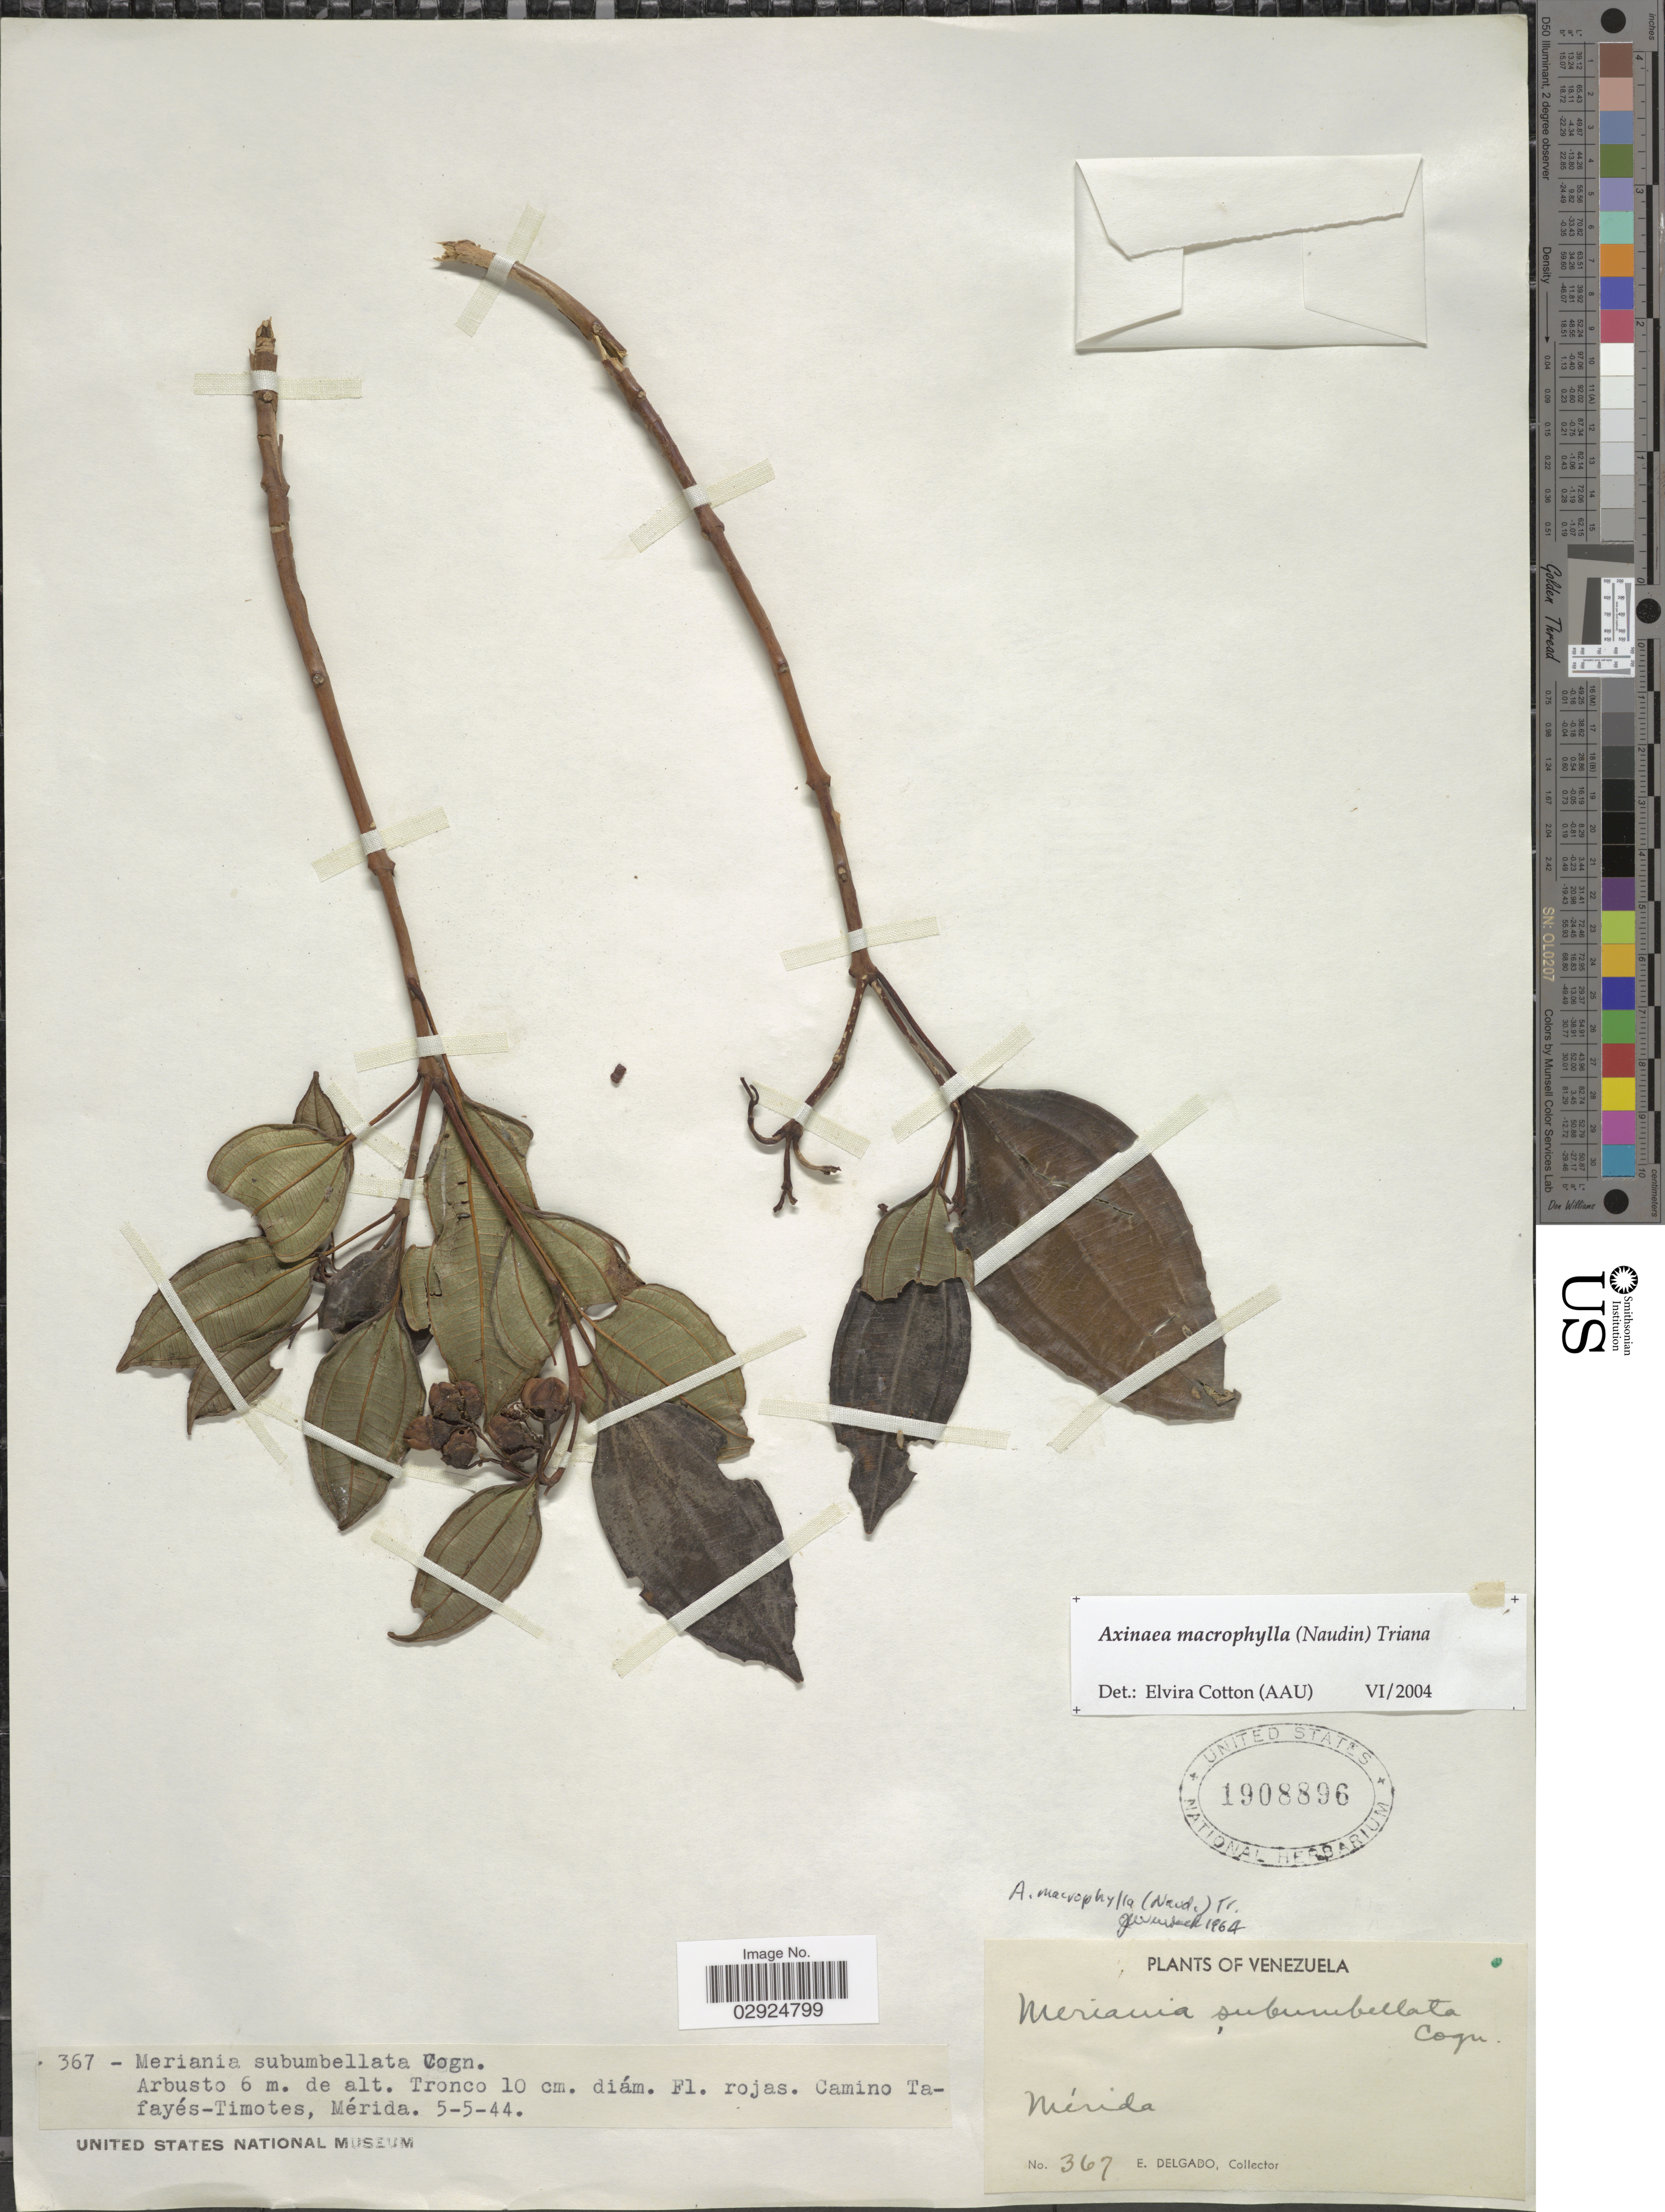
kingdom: Plantae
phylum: Tracheophyta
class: Magnoliopsida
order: Myrtales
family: Melastomataceae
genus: Axinaea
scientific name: Axinaea macrophylla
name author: (Naudin) Triana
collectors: E. Delgado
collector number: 367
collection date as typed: Transcribed d/m/y: 5/5/44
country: Venezuela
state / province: Mérida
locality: Mérida.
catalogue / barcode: US 1908896